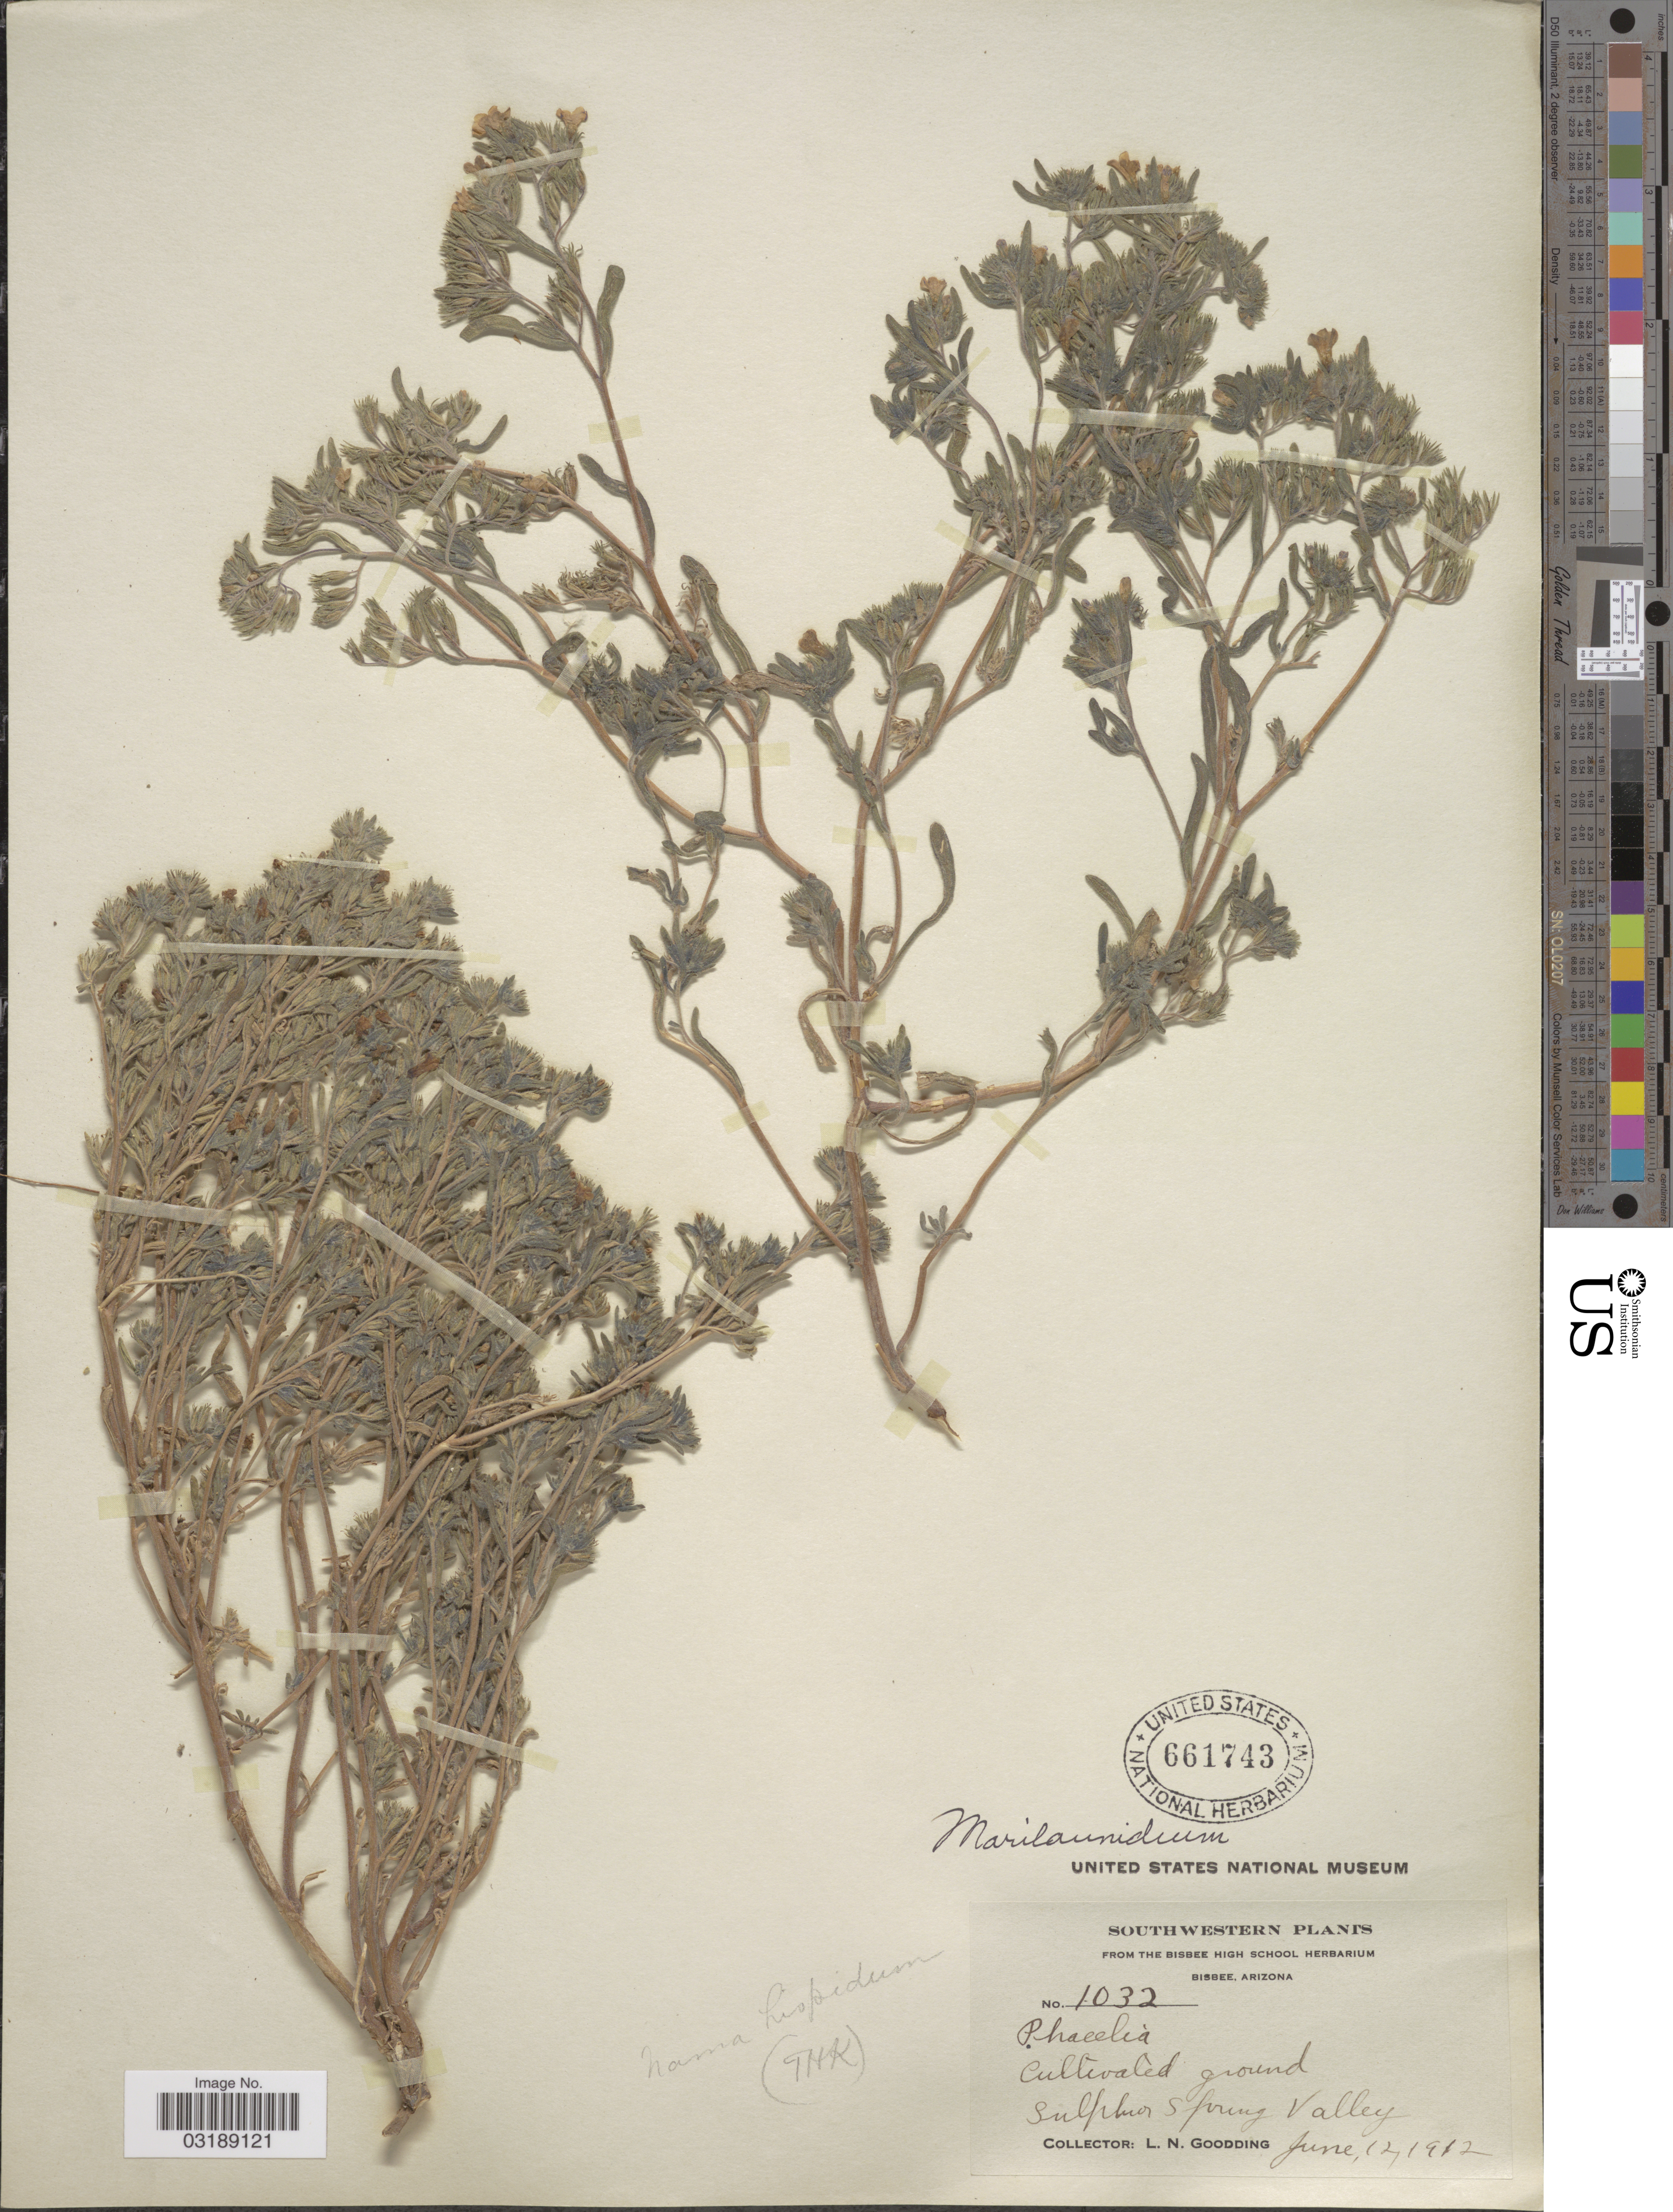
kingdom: Plantae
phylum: Tracheophyta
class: Magnoliopsida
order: Boraginales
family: Namaceae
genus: Nama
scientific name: Nama hispida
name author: A. Gray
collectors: L. N. Goodding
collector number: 1032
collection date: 1912-06-12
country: United States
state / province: Arizona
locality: Southwestern, Sulphur Spring Valley.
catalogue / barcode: US 661743